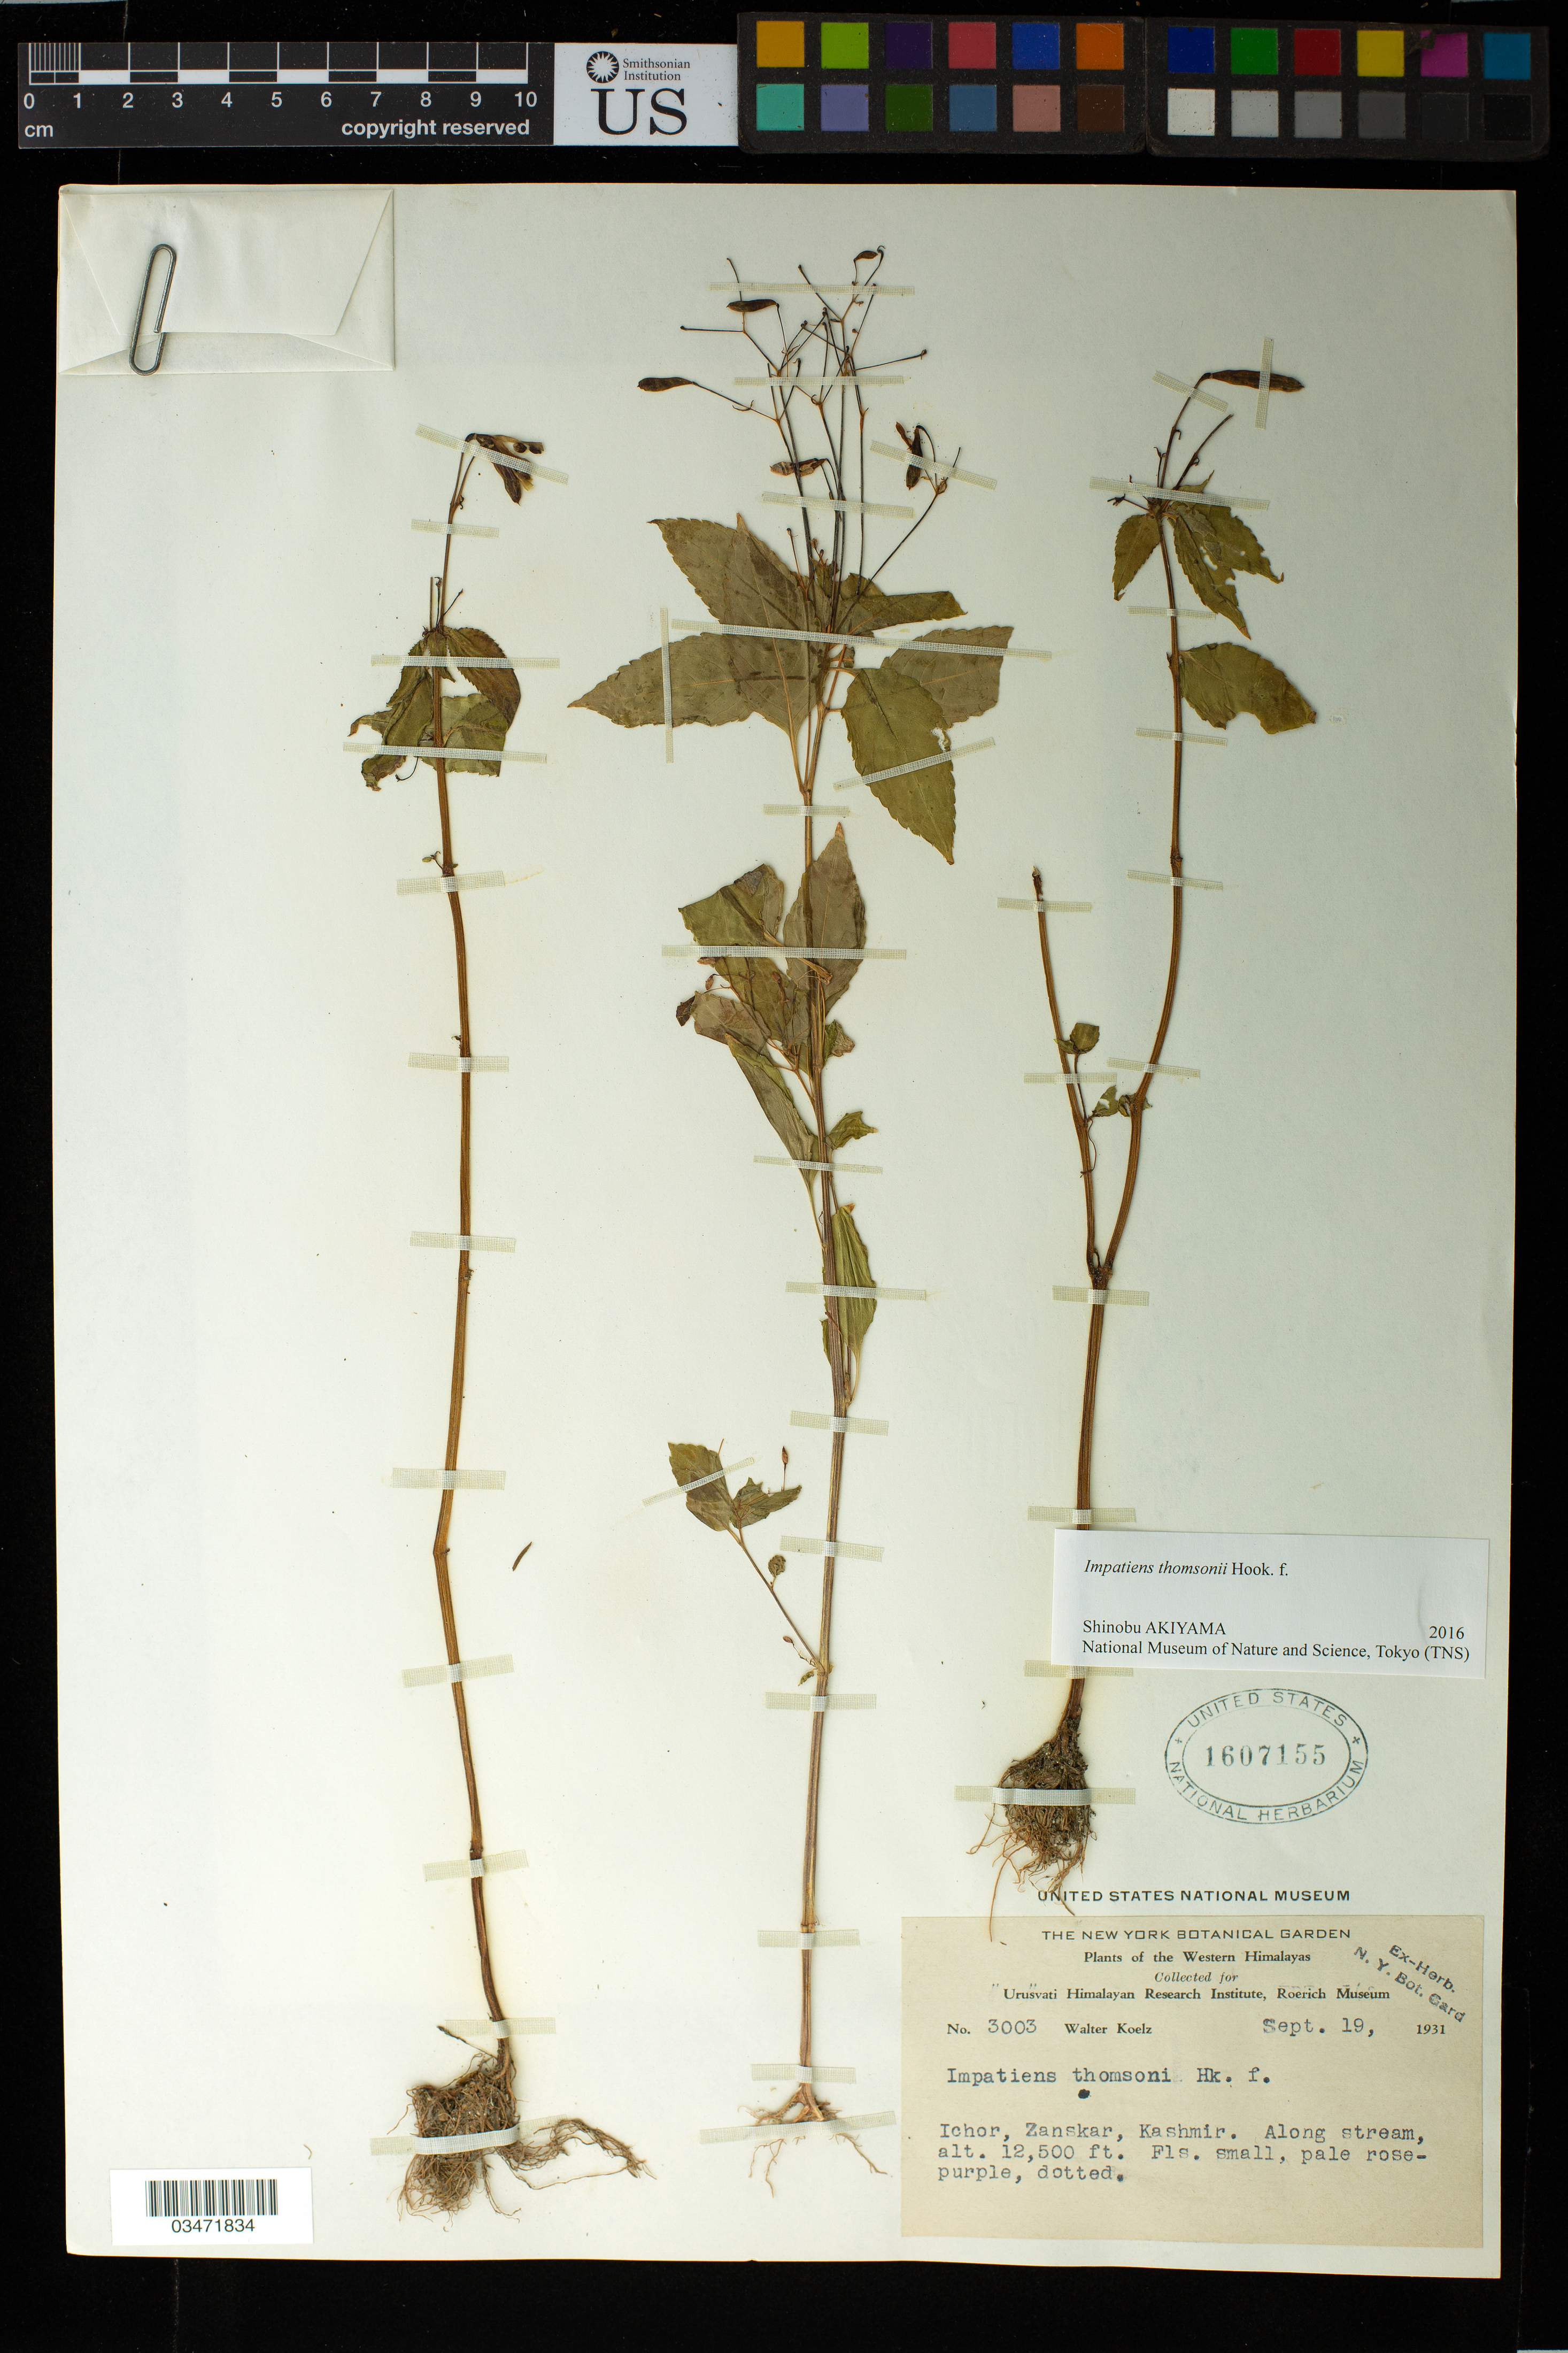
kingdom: Plantae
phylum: Tracheophyta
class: Magnoliopsida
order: Ericales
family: Balsaminaceae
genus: Impatiens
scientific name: Impatiens thomsonii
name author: Hook. f.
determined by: Akiyama, Shinobu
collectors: W. N. Koelz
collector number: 3003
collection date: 1931-09-19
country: India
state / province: Jammu and Kashmir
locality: Ichor, Zanskar, Kashmir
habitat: Along stream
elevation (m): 3810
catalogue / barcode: US 1607155